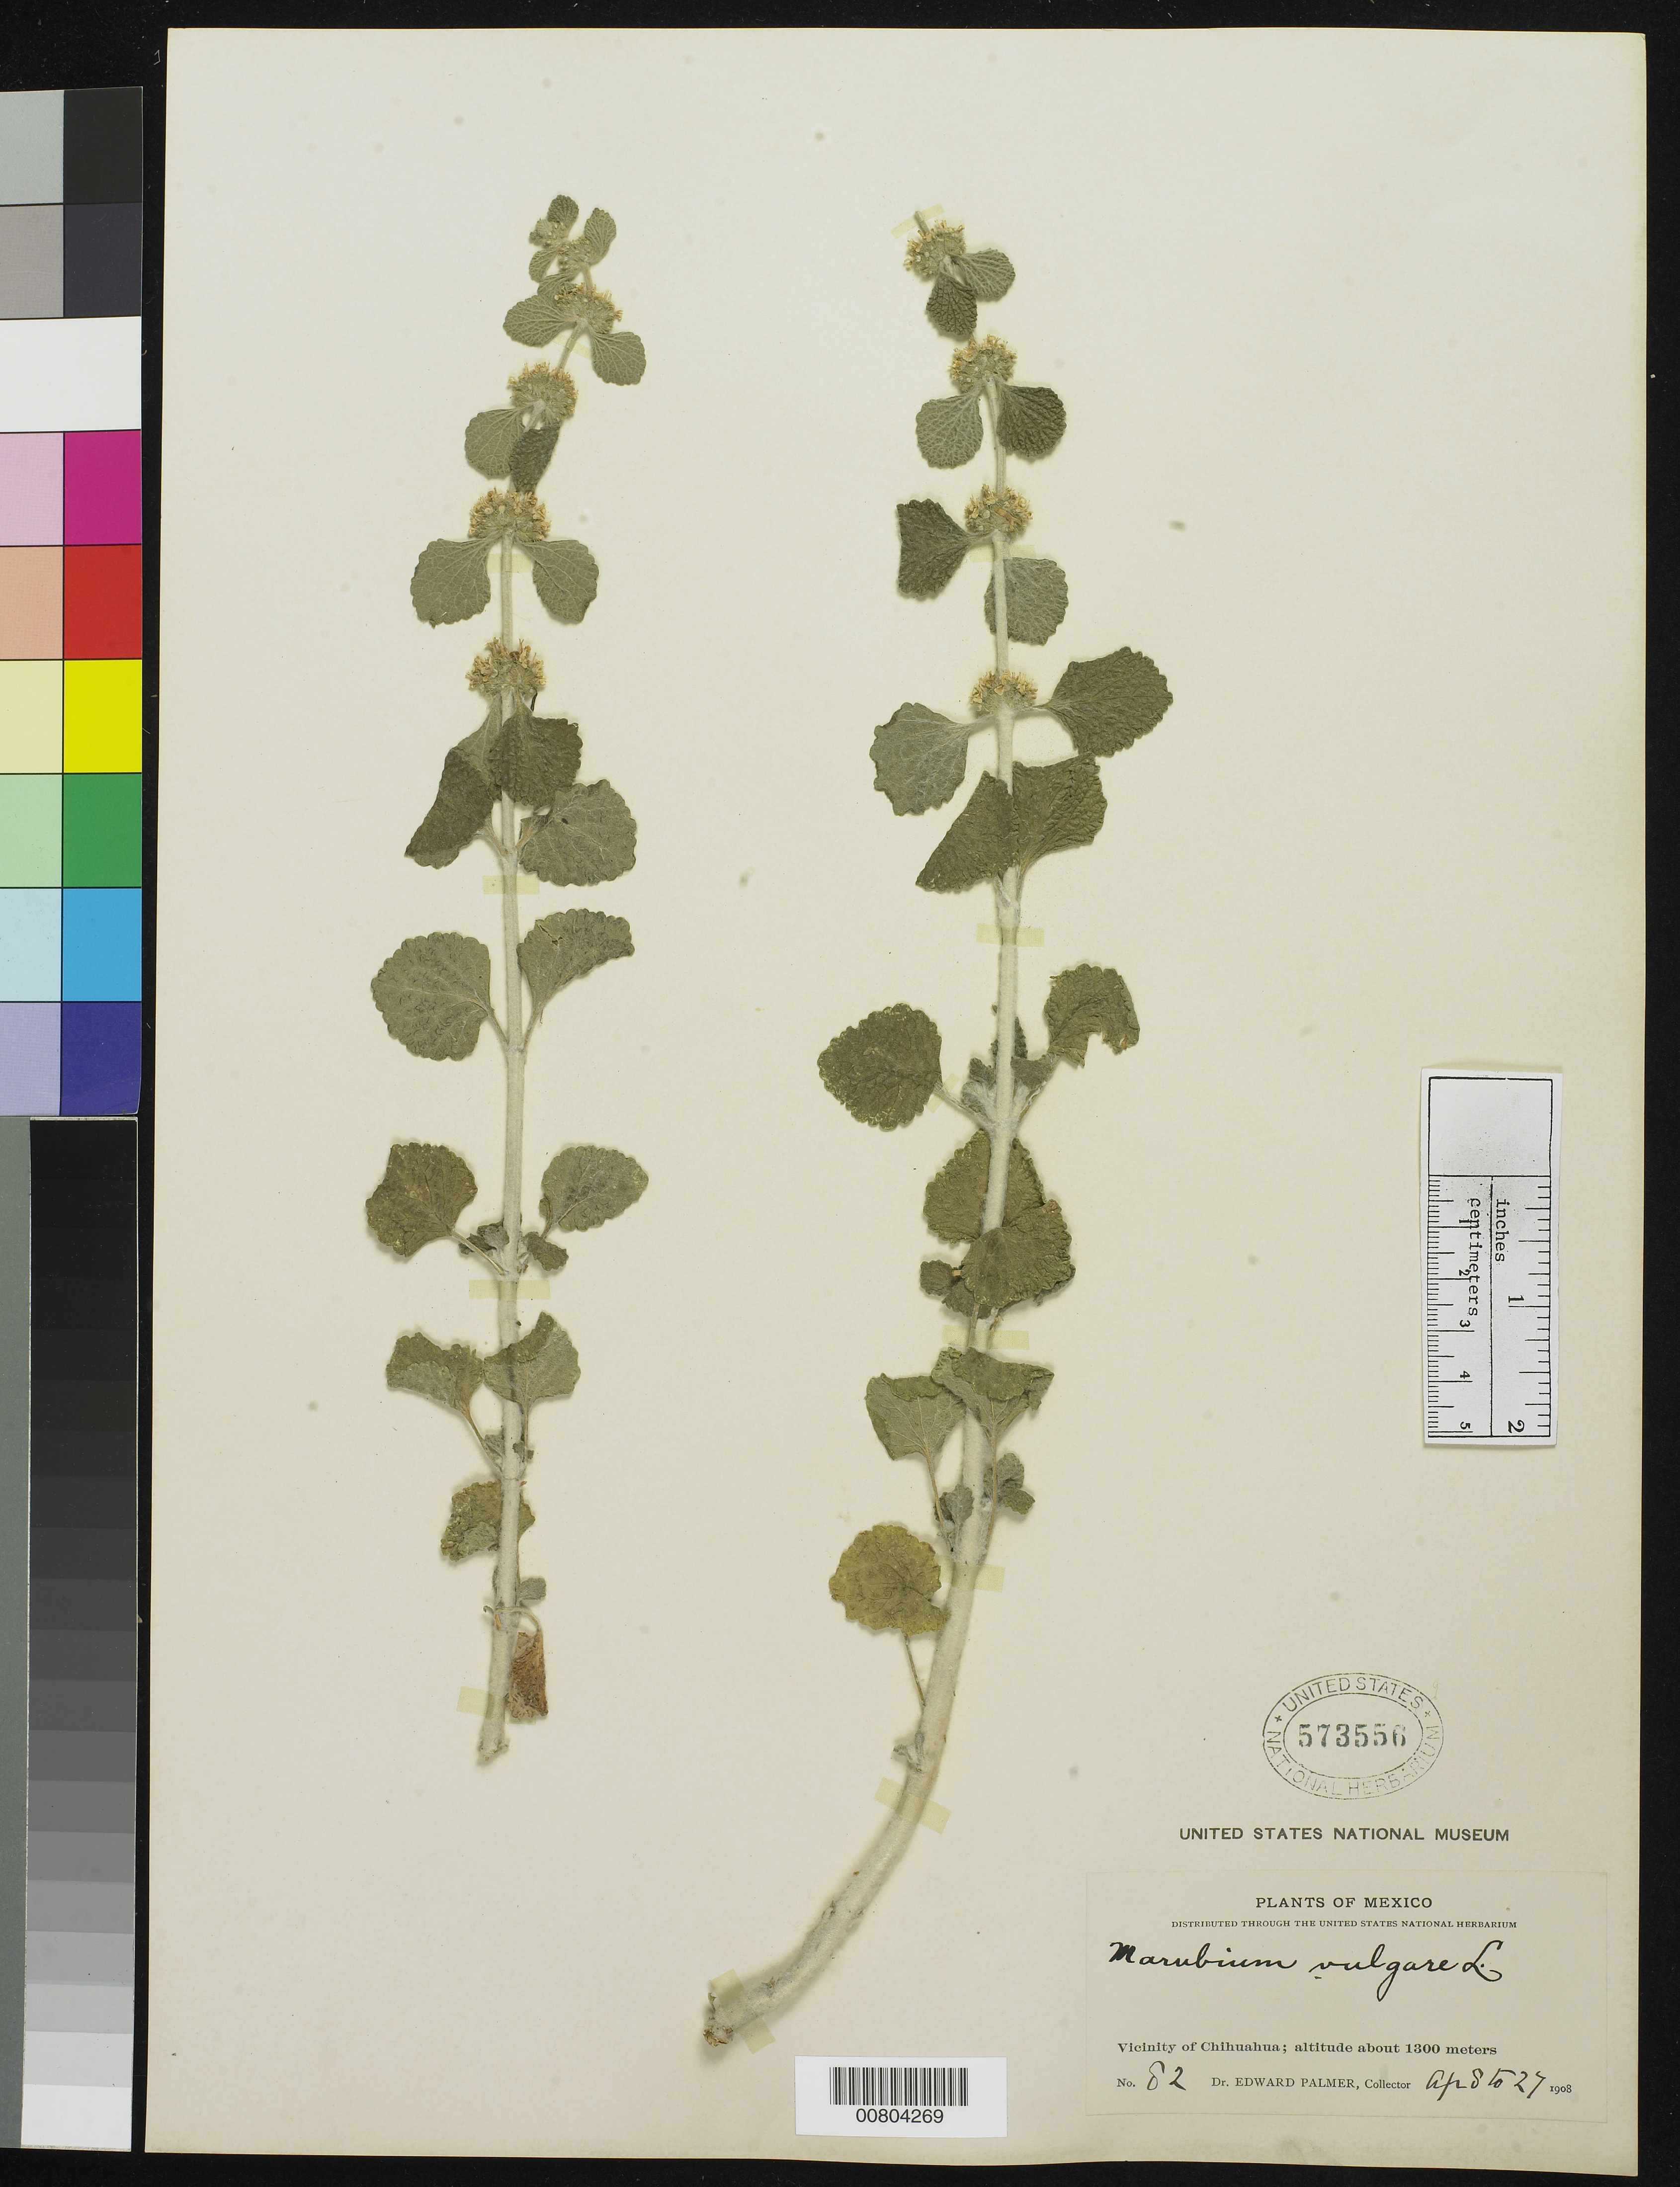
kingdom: Plantae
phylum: Tracheophyta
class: Magnoliopsida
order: Lamiales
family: Lamiaceae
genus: Marrubium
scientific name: Marrubium vulgare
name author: L.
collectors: E. Palmer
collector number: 82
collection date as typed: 08 Apr 1908 to 27 Apr 1908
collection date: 1908-04-08/1908-04-27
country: Mexico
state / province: Chihuahua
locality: Vicinity of Chihuahua.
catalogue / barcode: US 573556